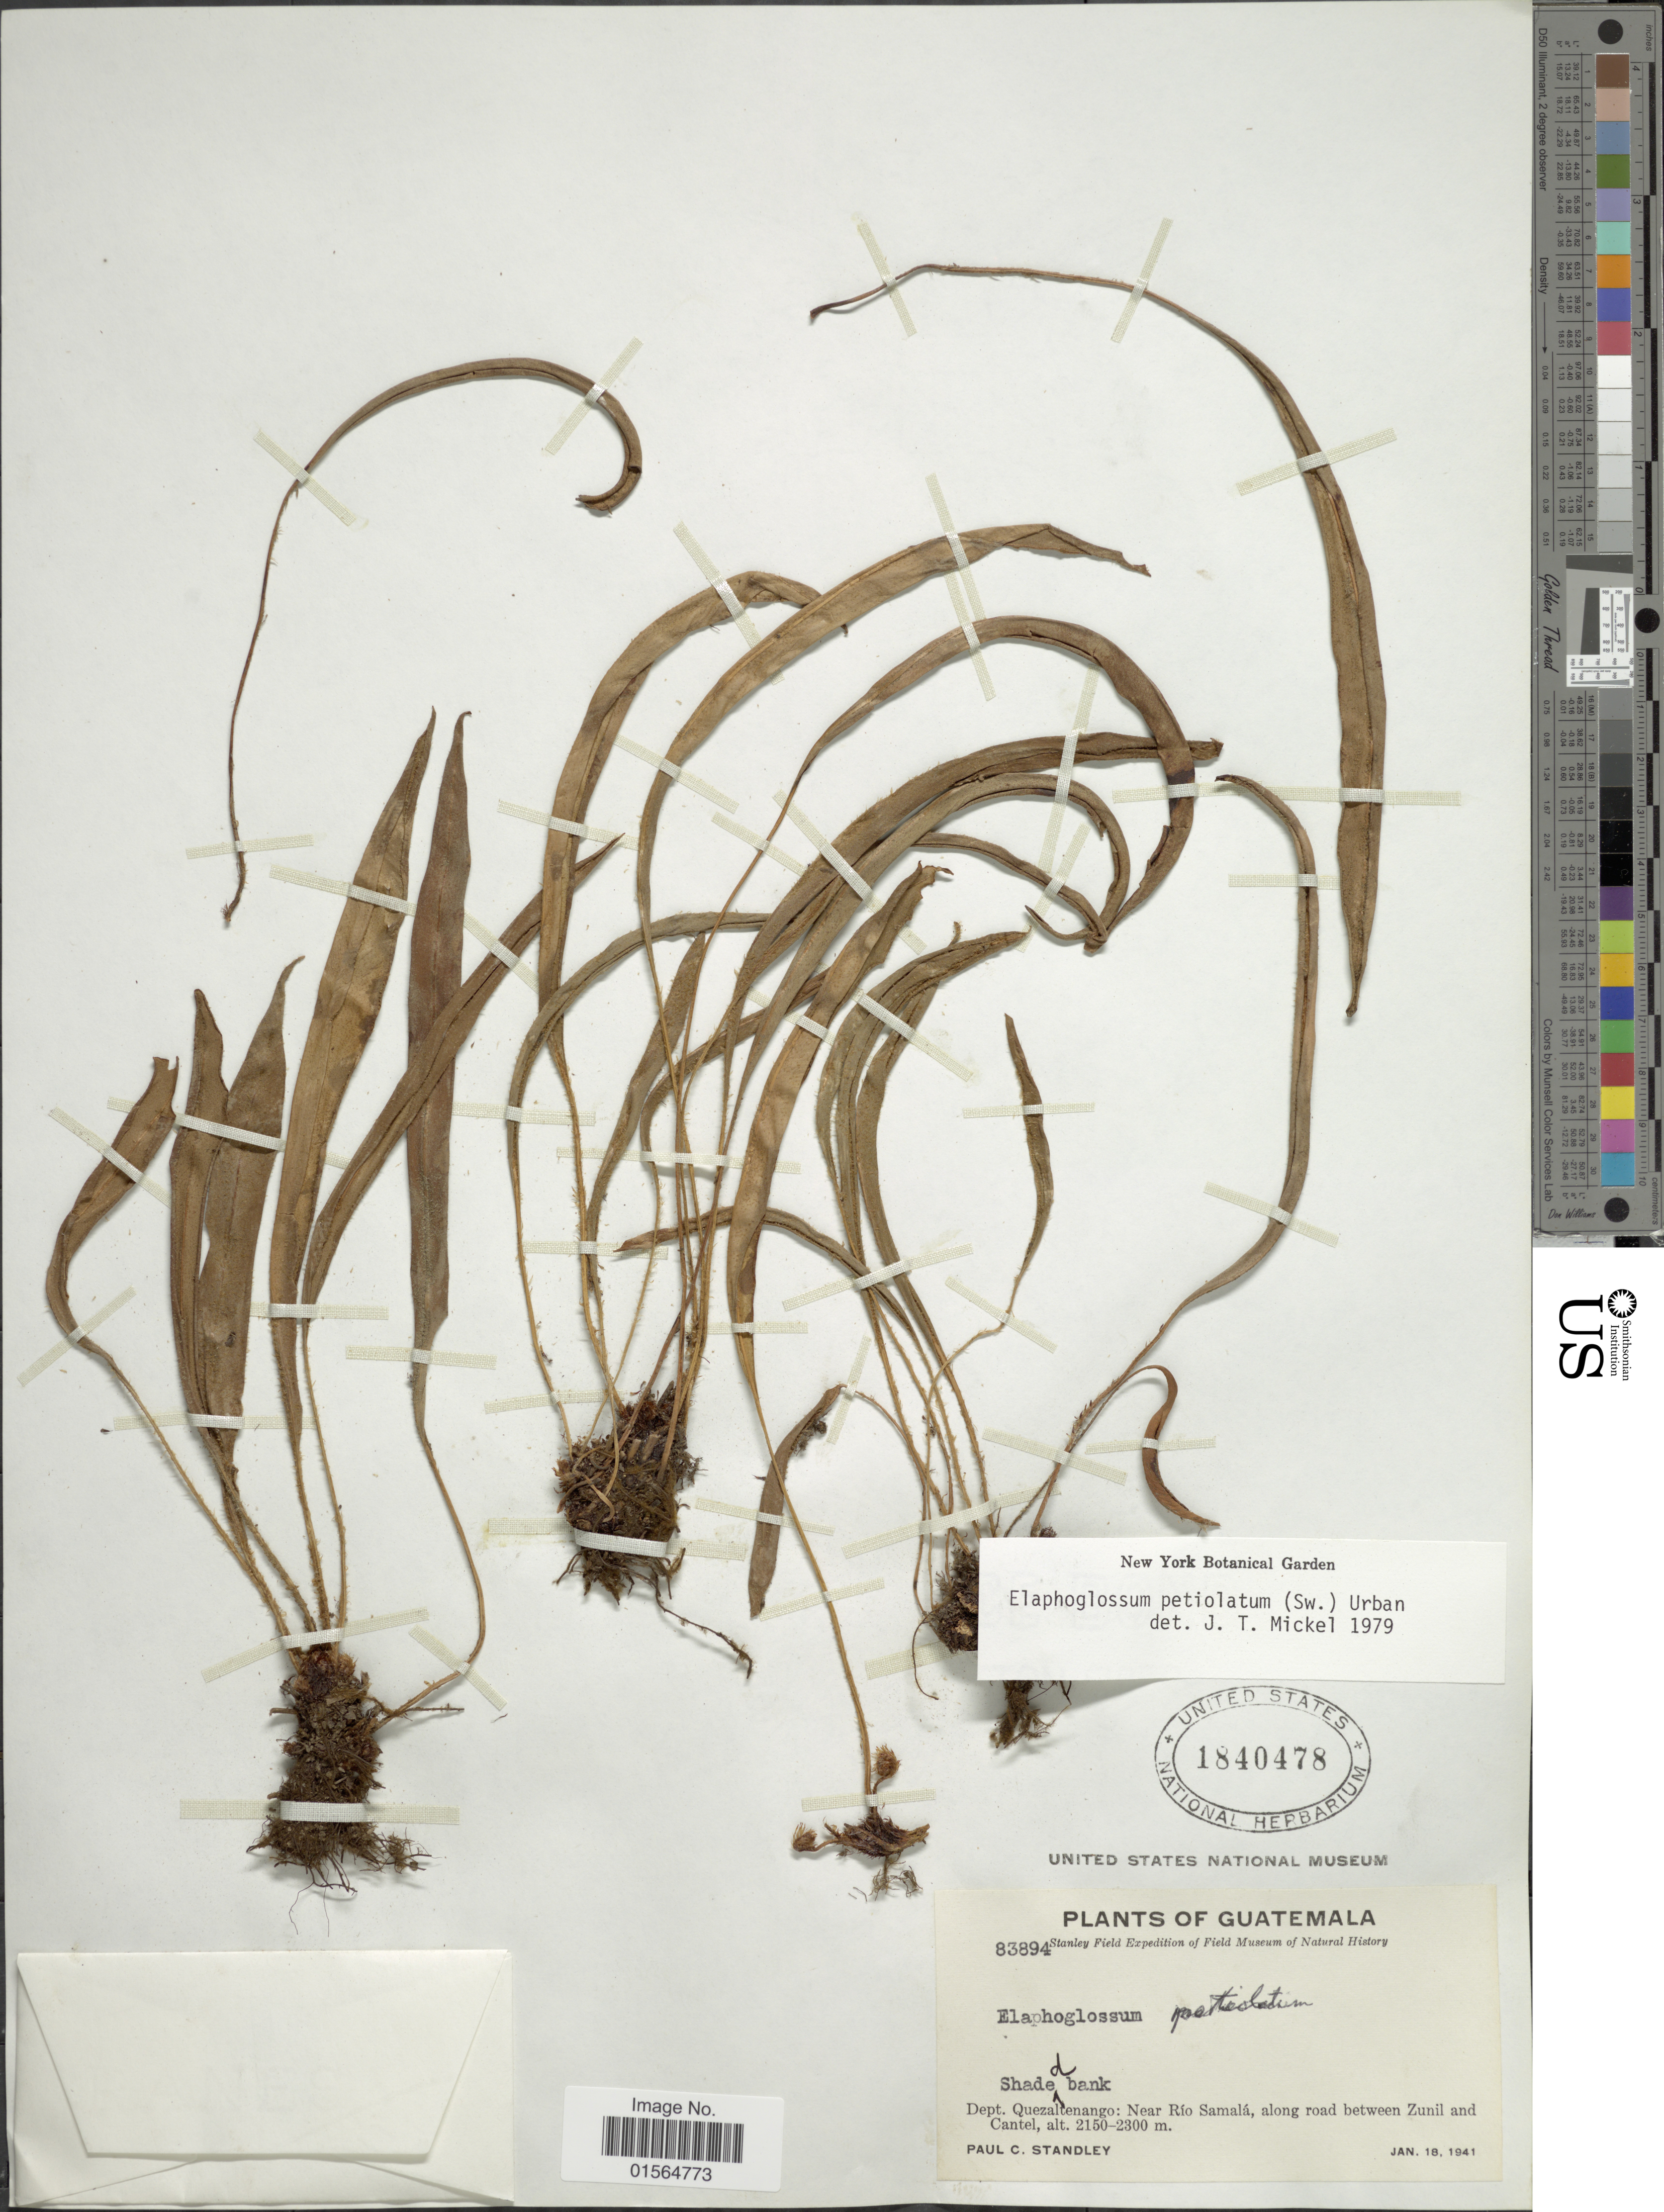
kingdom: Plantae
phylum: Tracheophyta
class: Polypodiopsida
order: Polypodiales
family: Dryopteridaceae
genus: Elaphoglossum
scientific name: Elaphoglossum petiolatum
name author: (Sw.) Urb.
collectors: P. C. Standley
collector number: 83894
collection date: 1941-01-18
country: Guatemala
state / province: Quetzaltenango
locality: Near Rio Samala, along road between Zunil and Cantel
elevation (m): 2150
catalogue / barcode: US 1840478